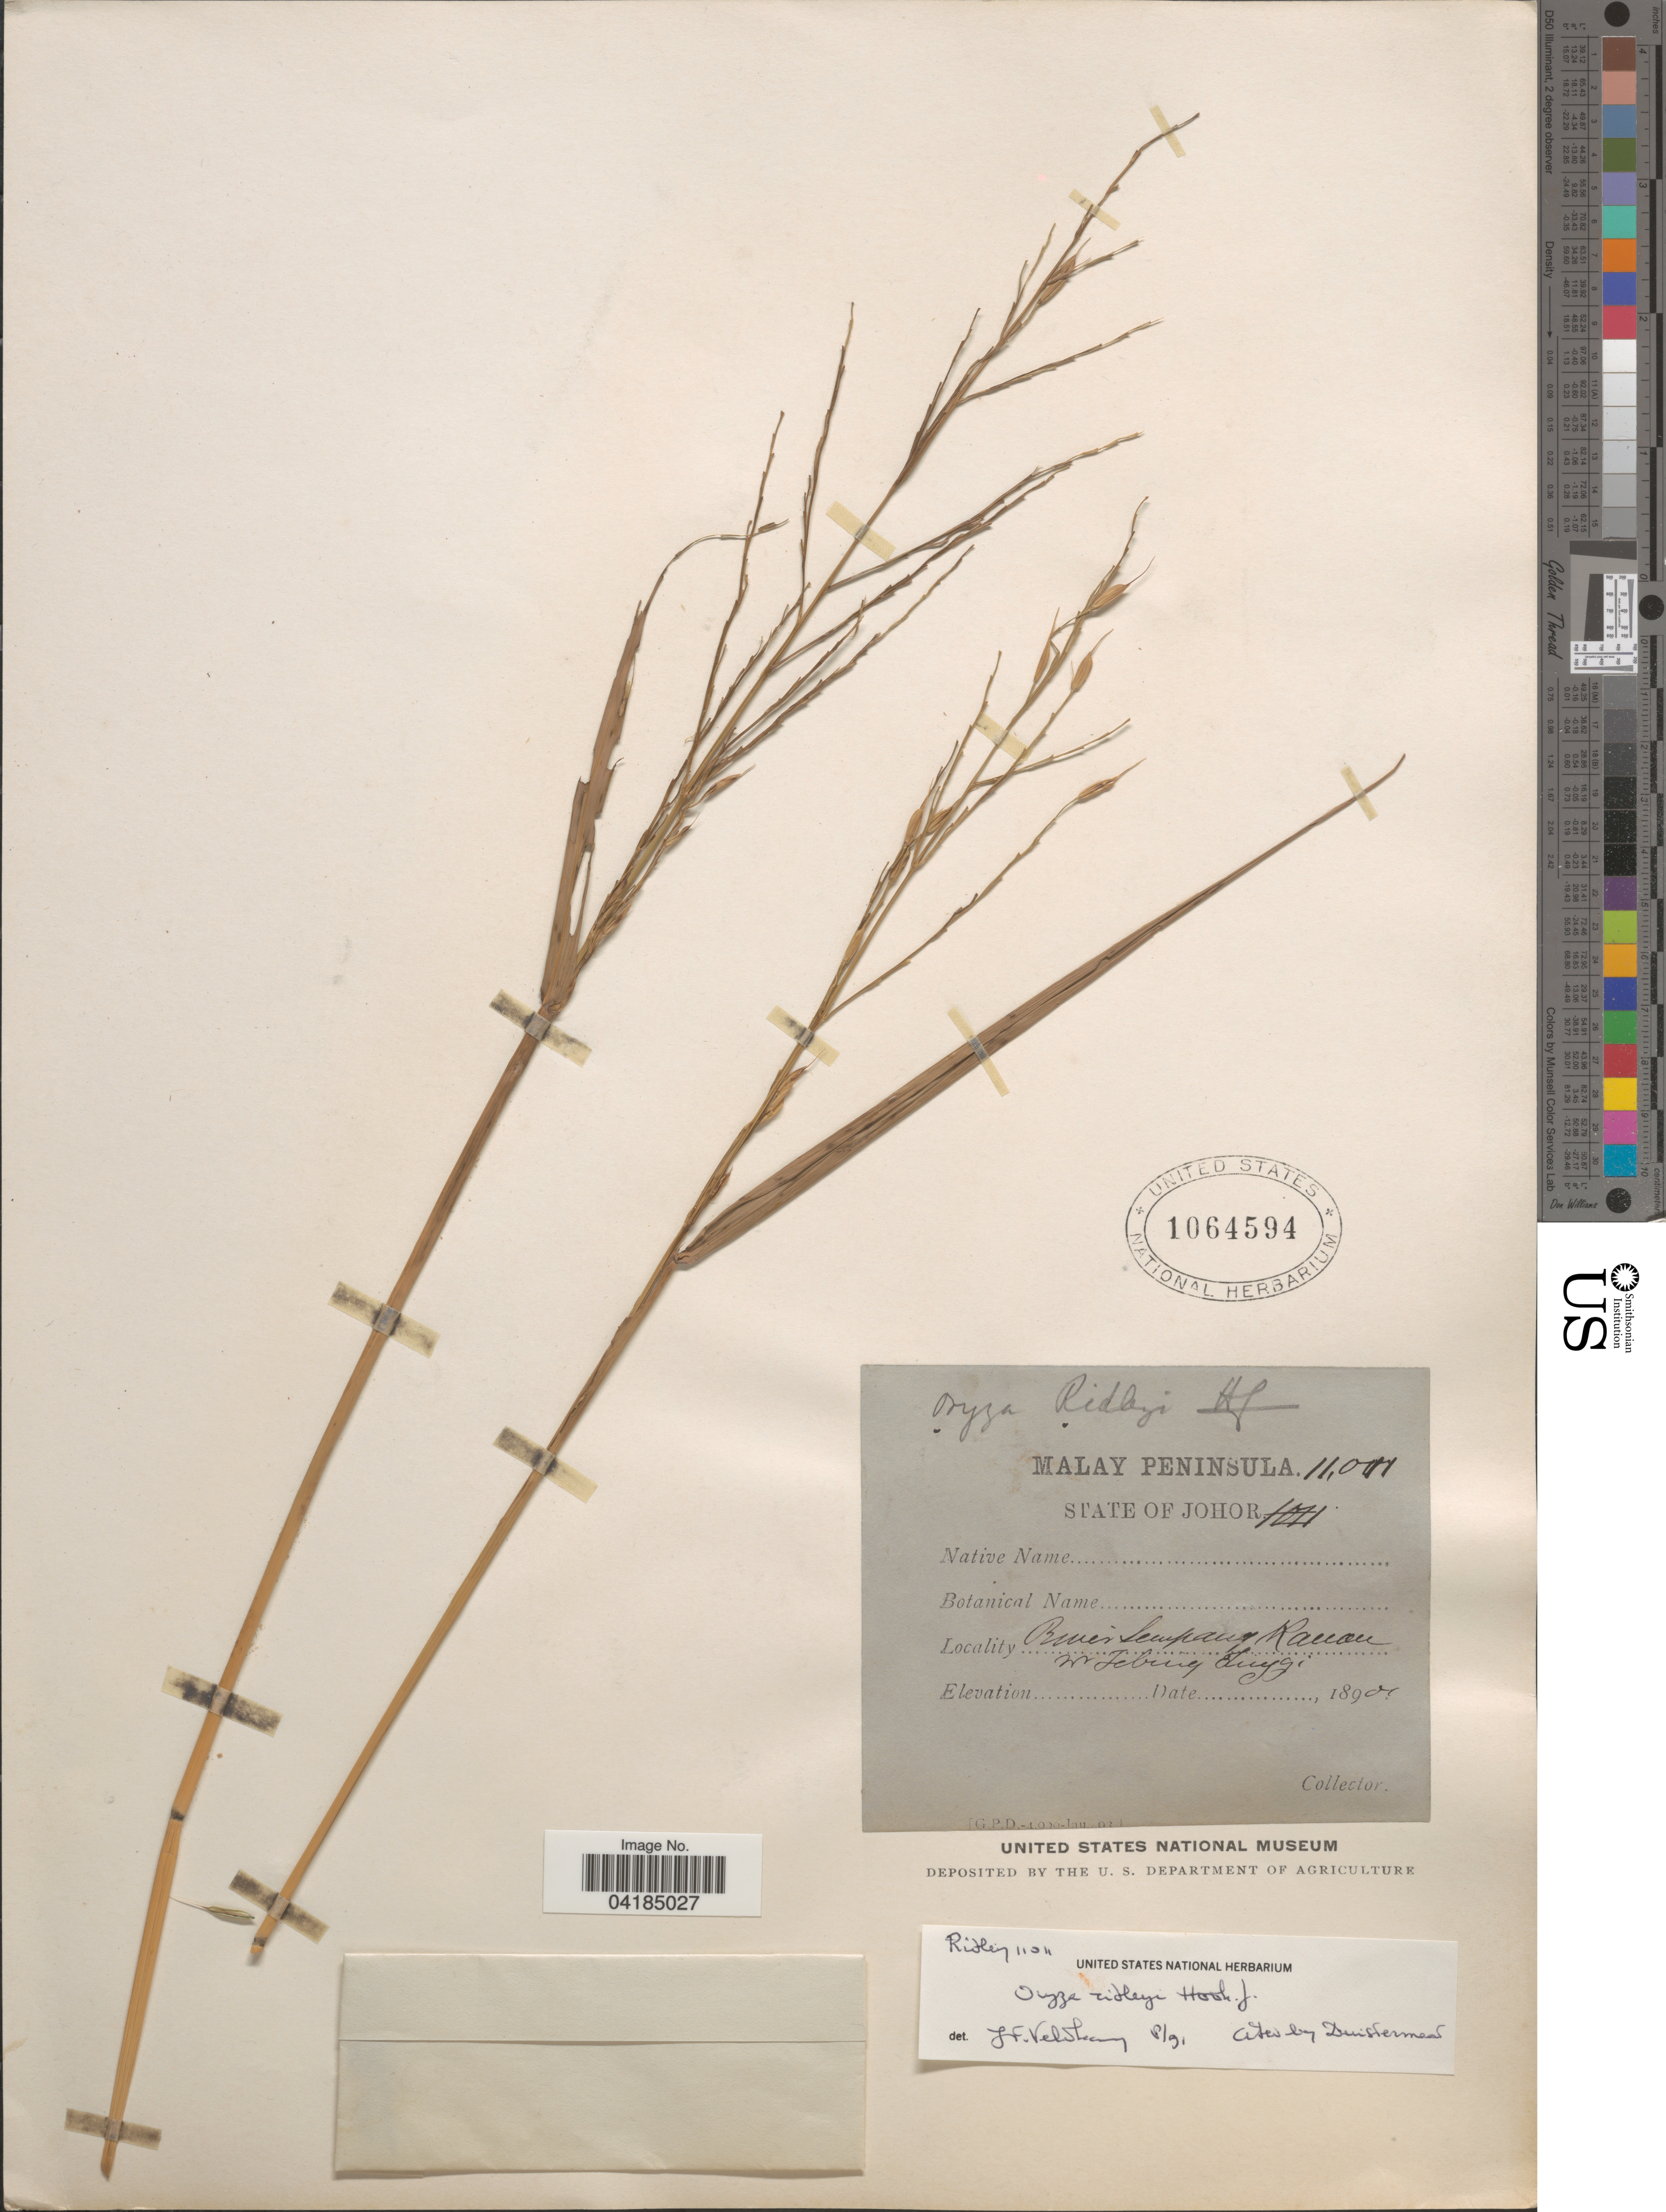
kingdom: Plantae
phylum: Tracheophyta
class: Liliopsida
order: Poales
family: Poaceae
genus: Oryza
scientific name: Oryza ridleyi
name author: Hook. f.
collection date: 1890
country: Malaysia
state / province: Johor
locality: Malay. River Simpang Kanan nr Tebing Tuygi. [interpreted]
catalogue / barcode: US 1064594